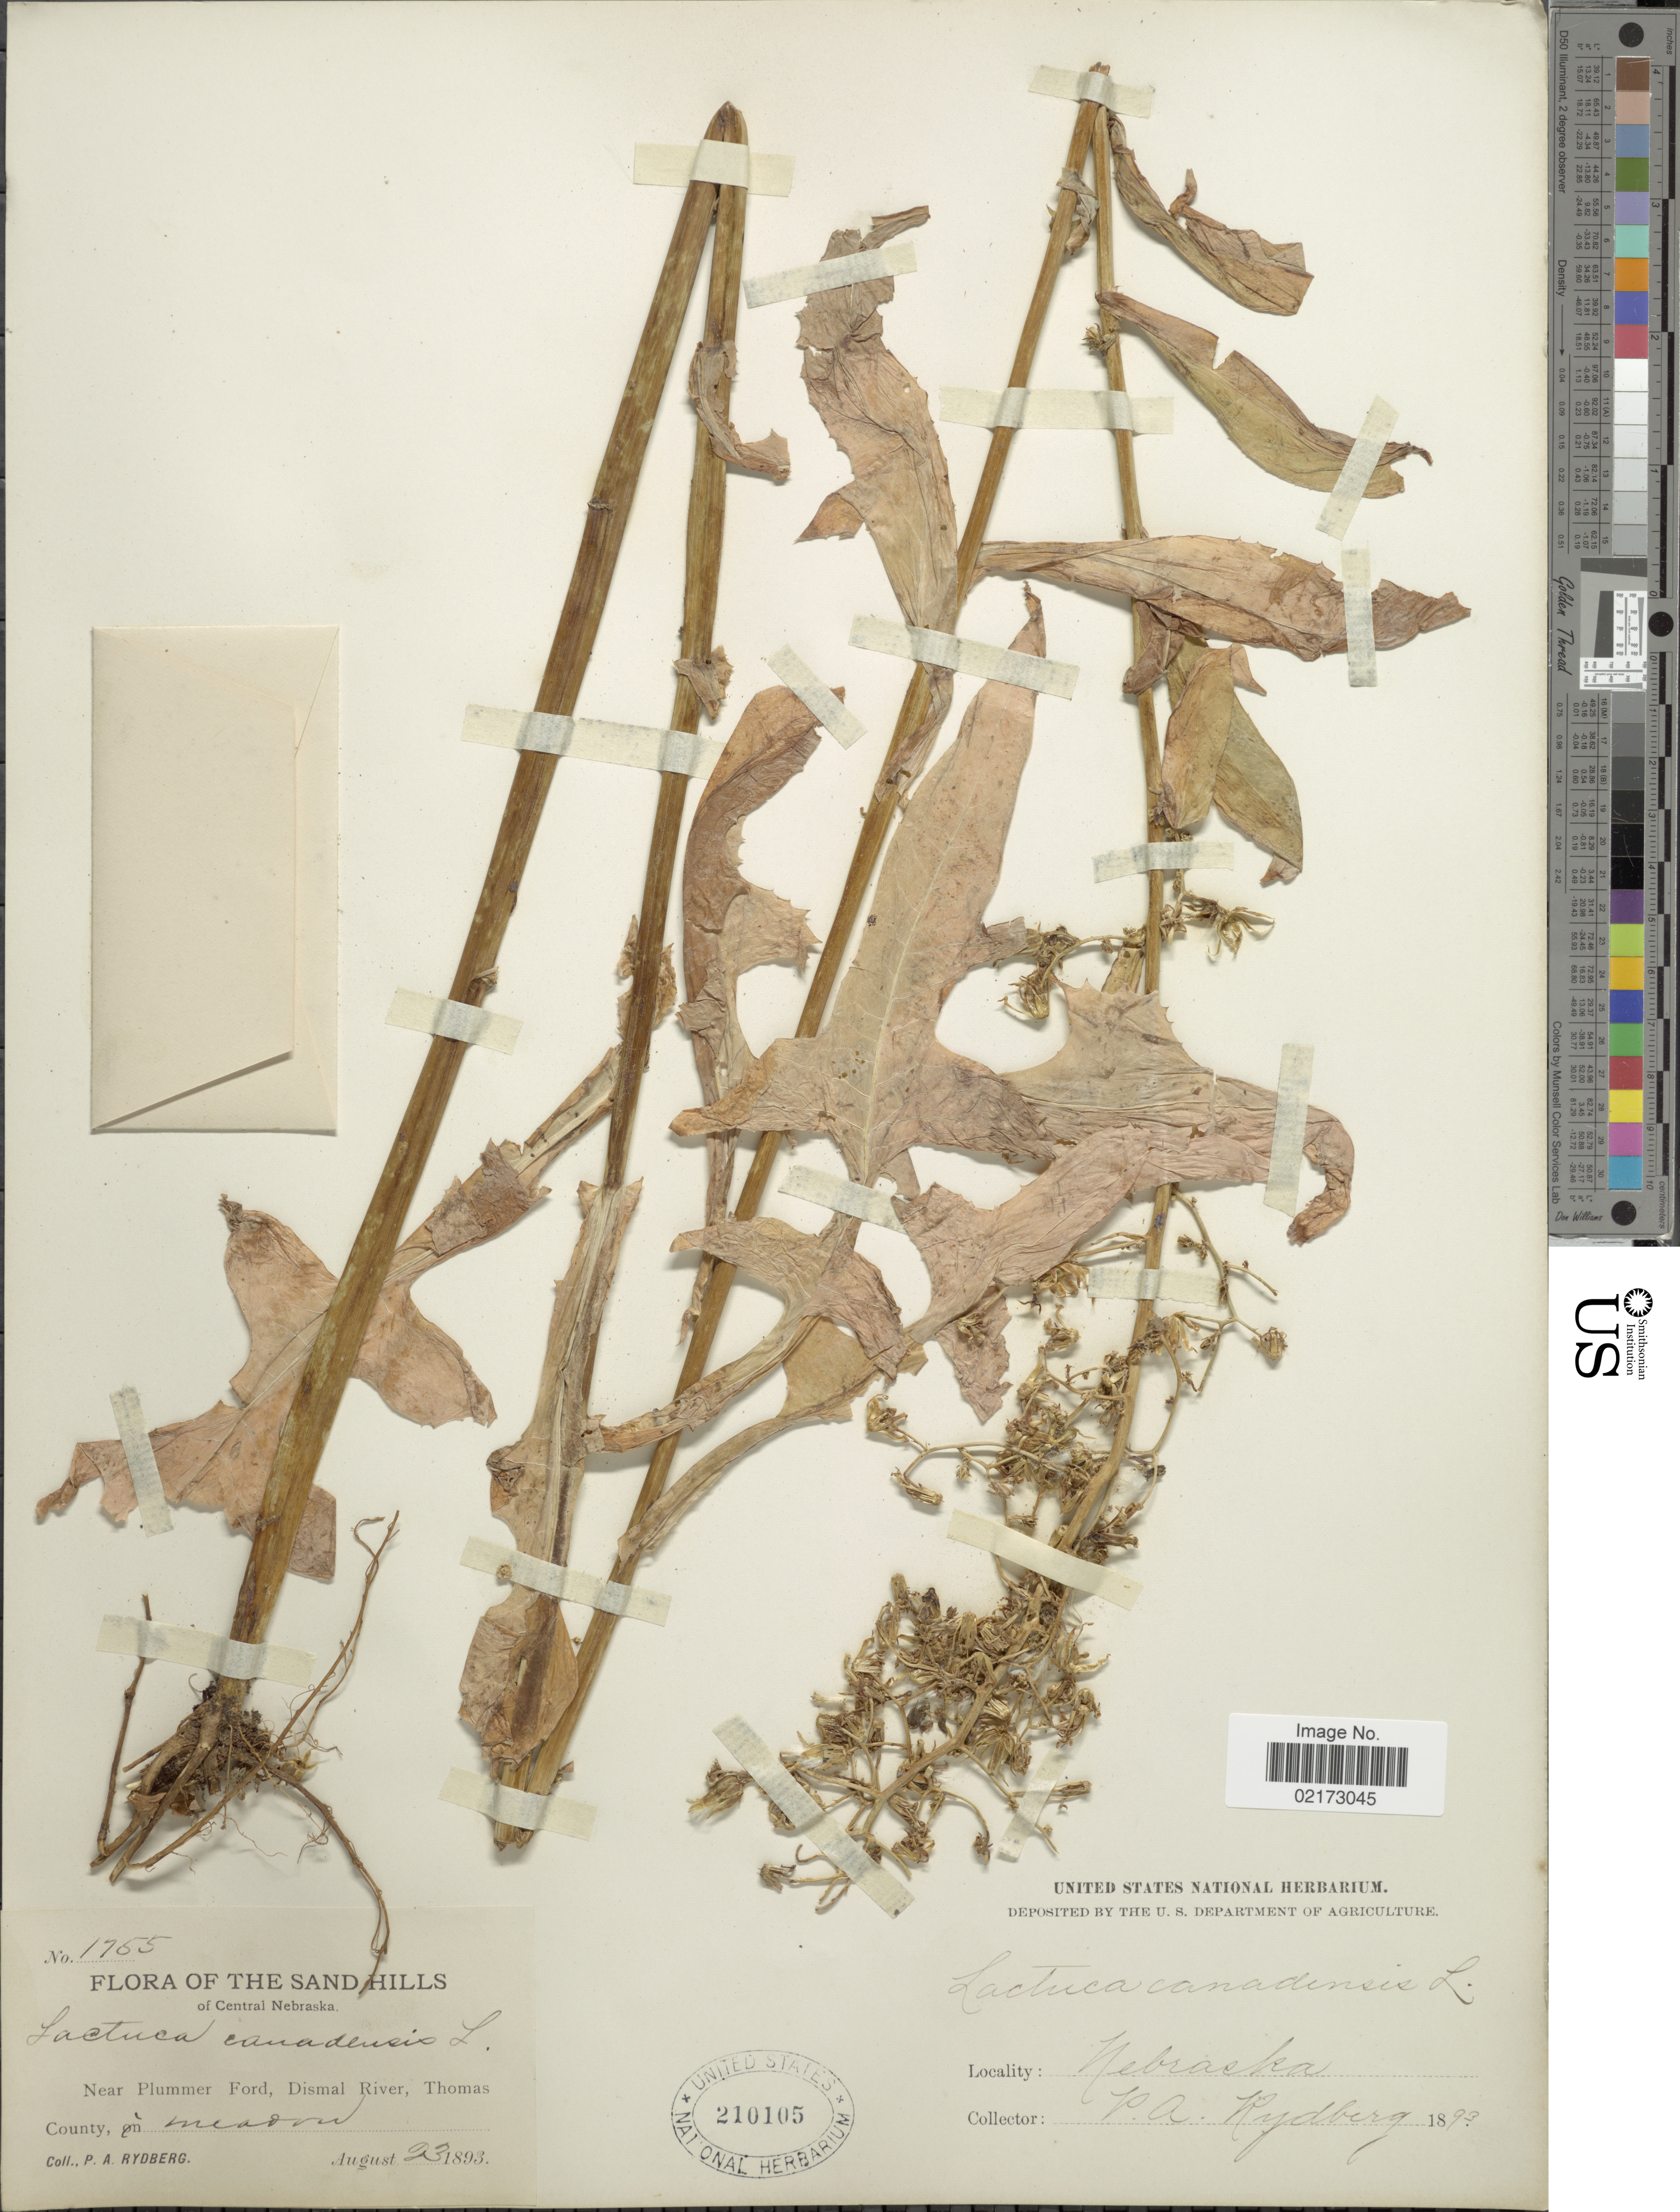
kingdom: Plantae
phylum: Tracheophyta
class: Magnoliopsida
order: Asterales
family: Asteraceae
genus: Lactuca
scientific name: Lactuca canadensis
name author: L.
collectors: P. A. Rydberg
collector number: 1755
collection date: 1893-08-23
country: United States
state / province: Nebraska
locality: The Sand Hills of Central Nebraska, near Plummer Ford, Dismal River, Thomas County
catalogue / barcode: US 210105